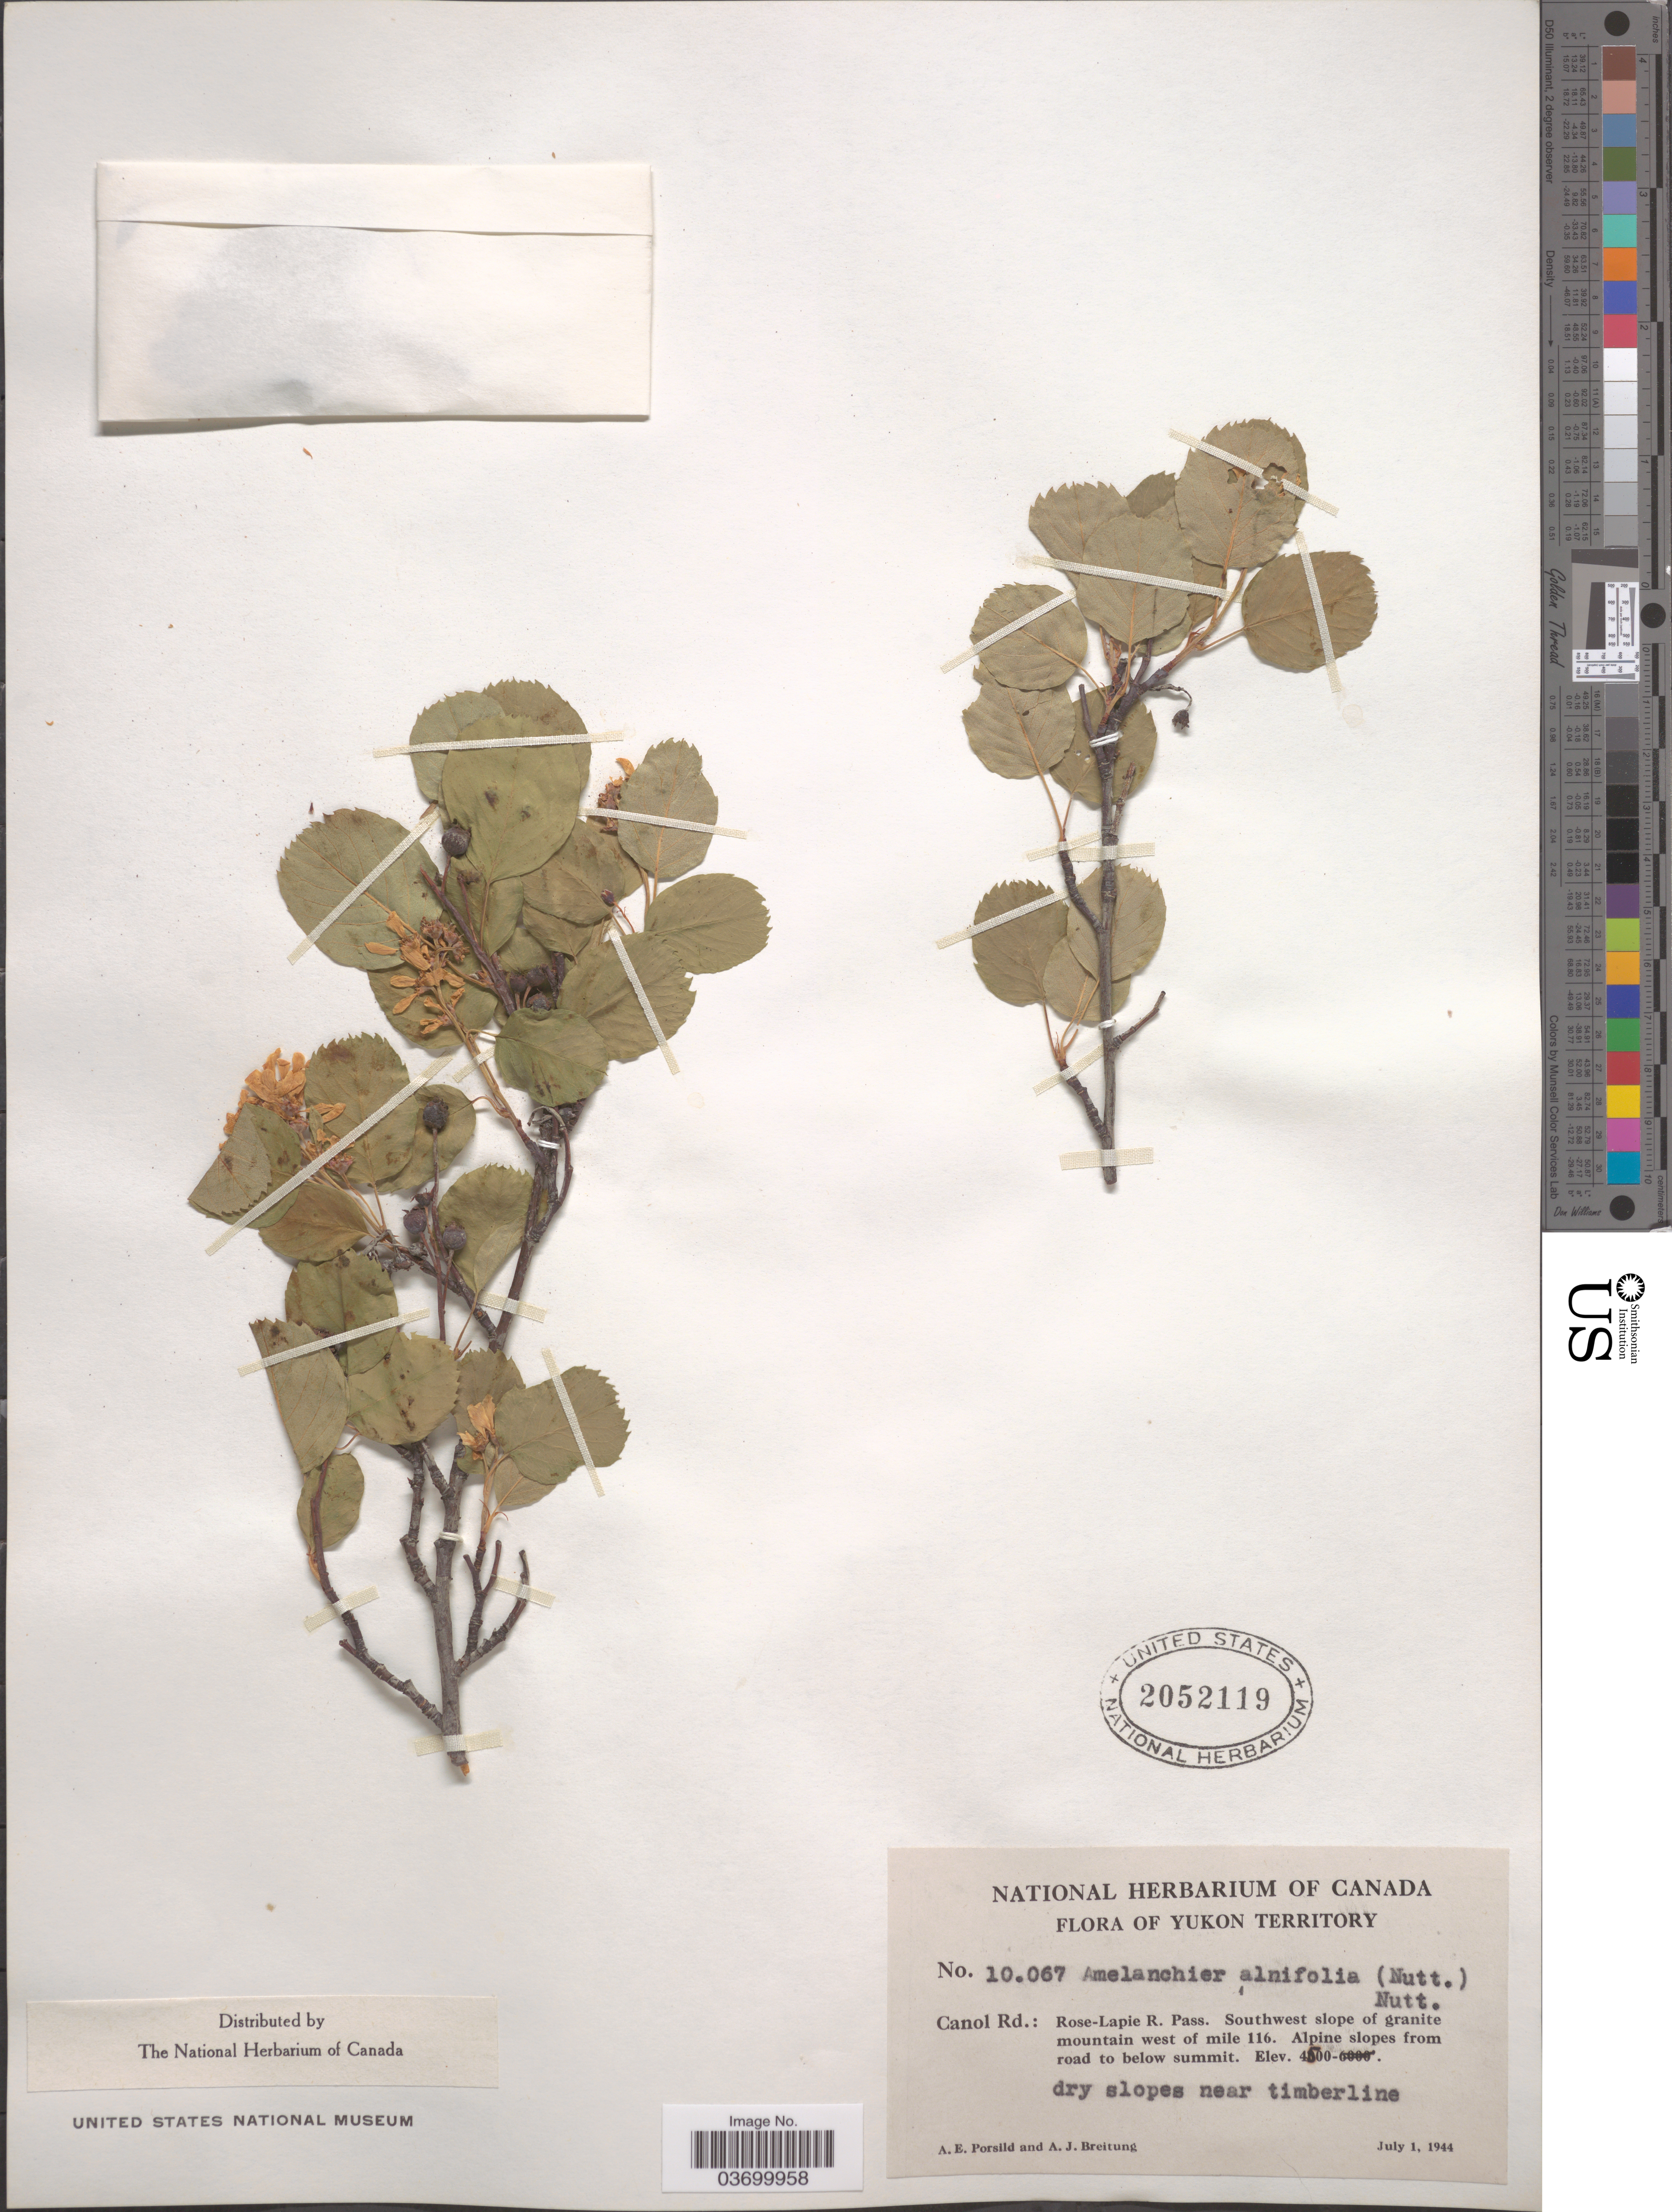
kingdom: Plantae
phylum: Tracheophyta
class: Magnoliopsida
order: Rosales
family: Rosaceae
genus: Amelanchier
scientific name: Amelanchier alnifolia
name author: (Nutt.) Nutt. ex M. Roem.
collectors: A. E. Porsild & A. Breitung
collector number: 101167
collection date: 1944-07-01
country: Canada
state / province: Yukon Territory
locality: Canol Rd.: Rose-Lapie R. Pass. Southwest slope of granite mountain west of mile 116. Alpine slopes from road to below summit.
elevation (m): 1372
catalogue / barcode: US 2052119